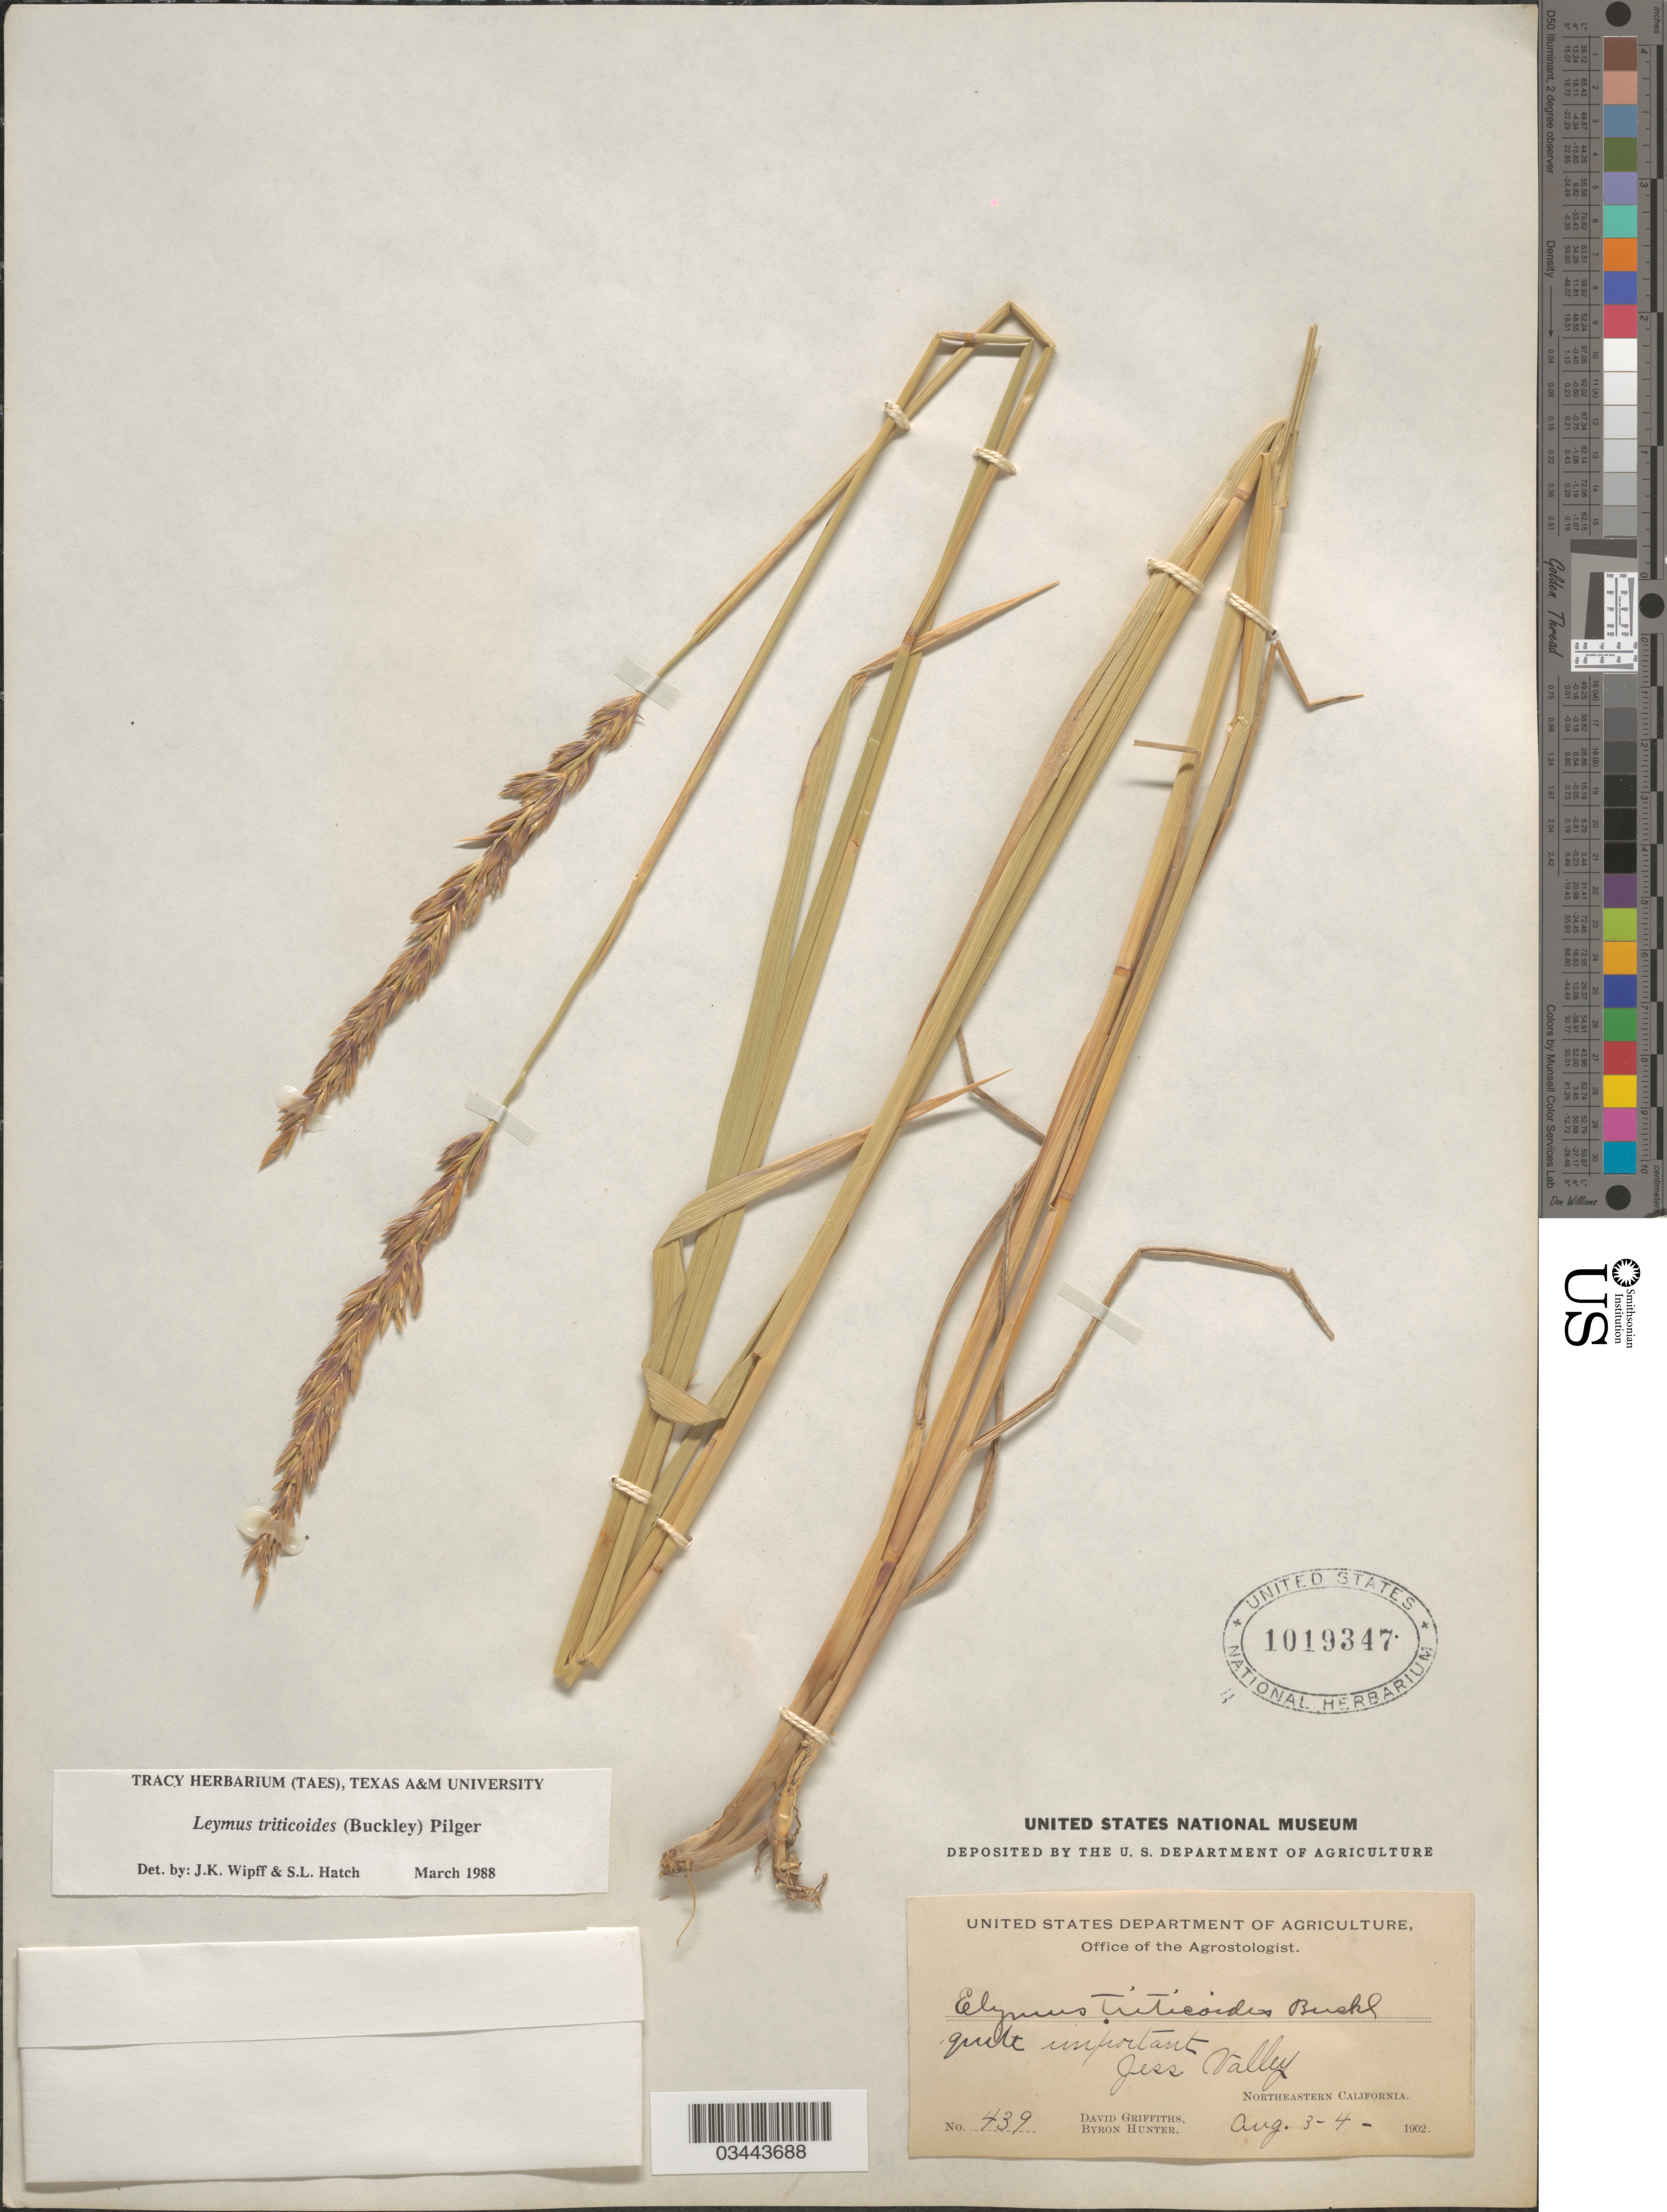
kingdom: Plantae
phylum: Tracheophyta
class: Liliopsida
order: Poales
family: Poaceae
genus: Leymus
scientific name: Leymus triticoides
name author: (Buckley) Pilg.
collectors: D. Griffiths & B. Hunter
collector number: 439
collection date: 1902-08-03/1902-08-04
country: United States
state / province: California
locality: Jess Valley. Northeastern California.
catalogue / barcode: US 1019347